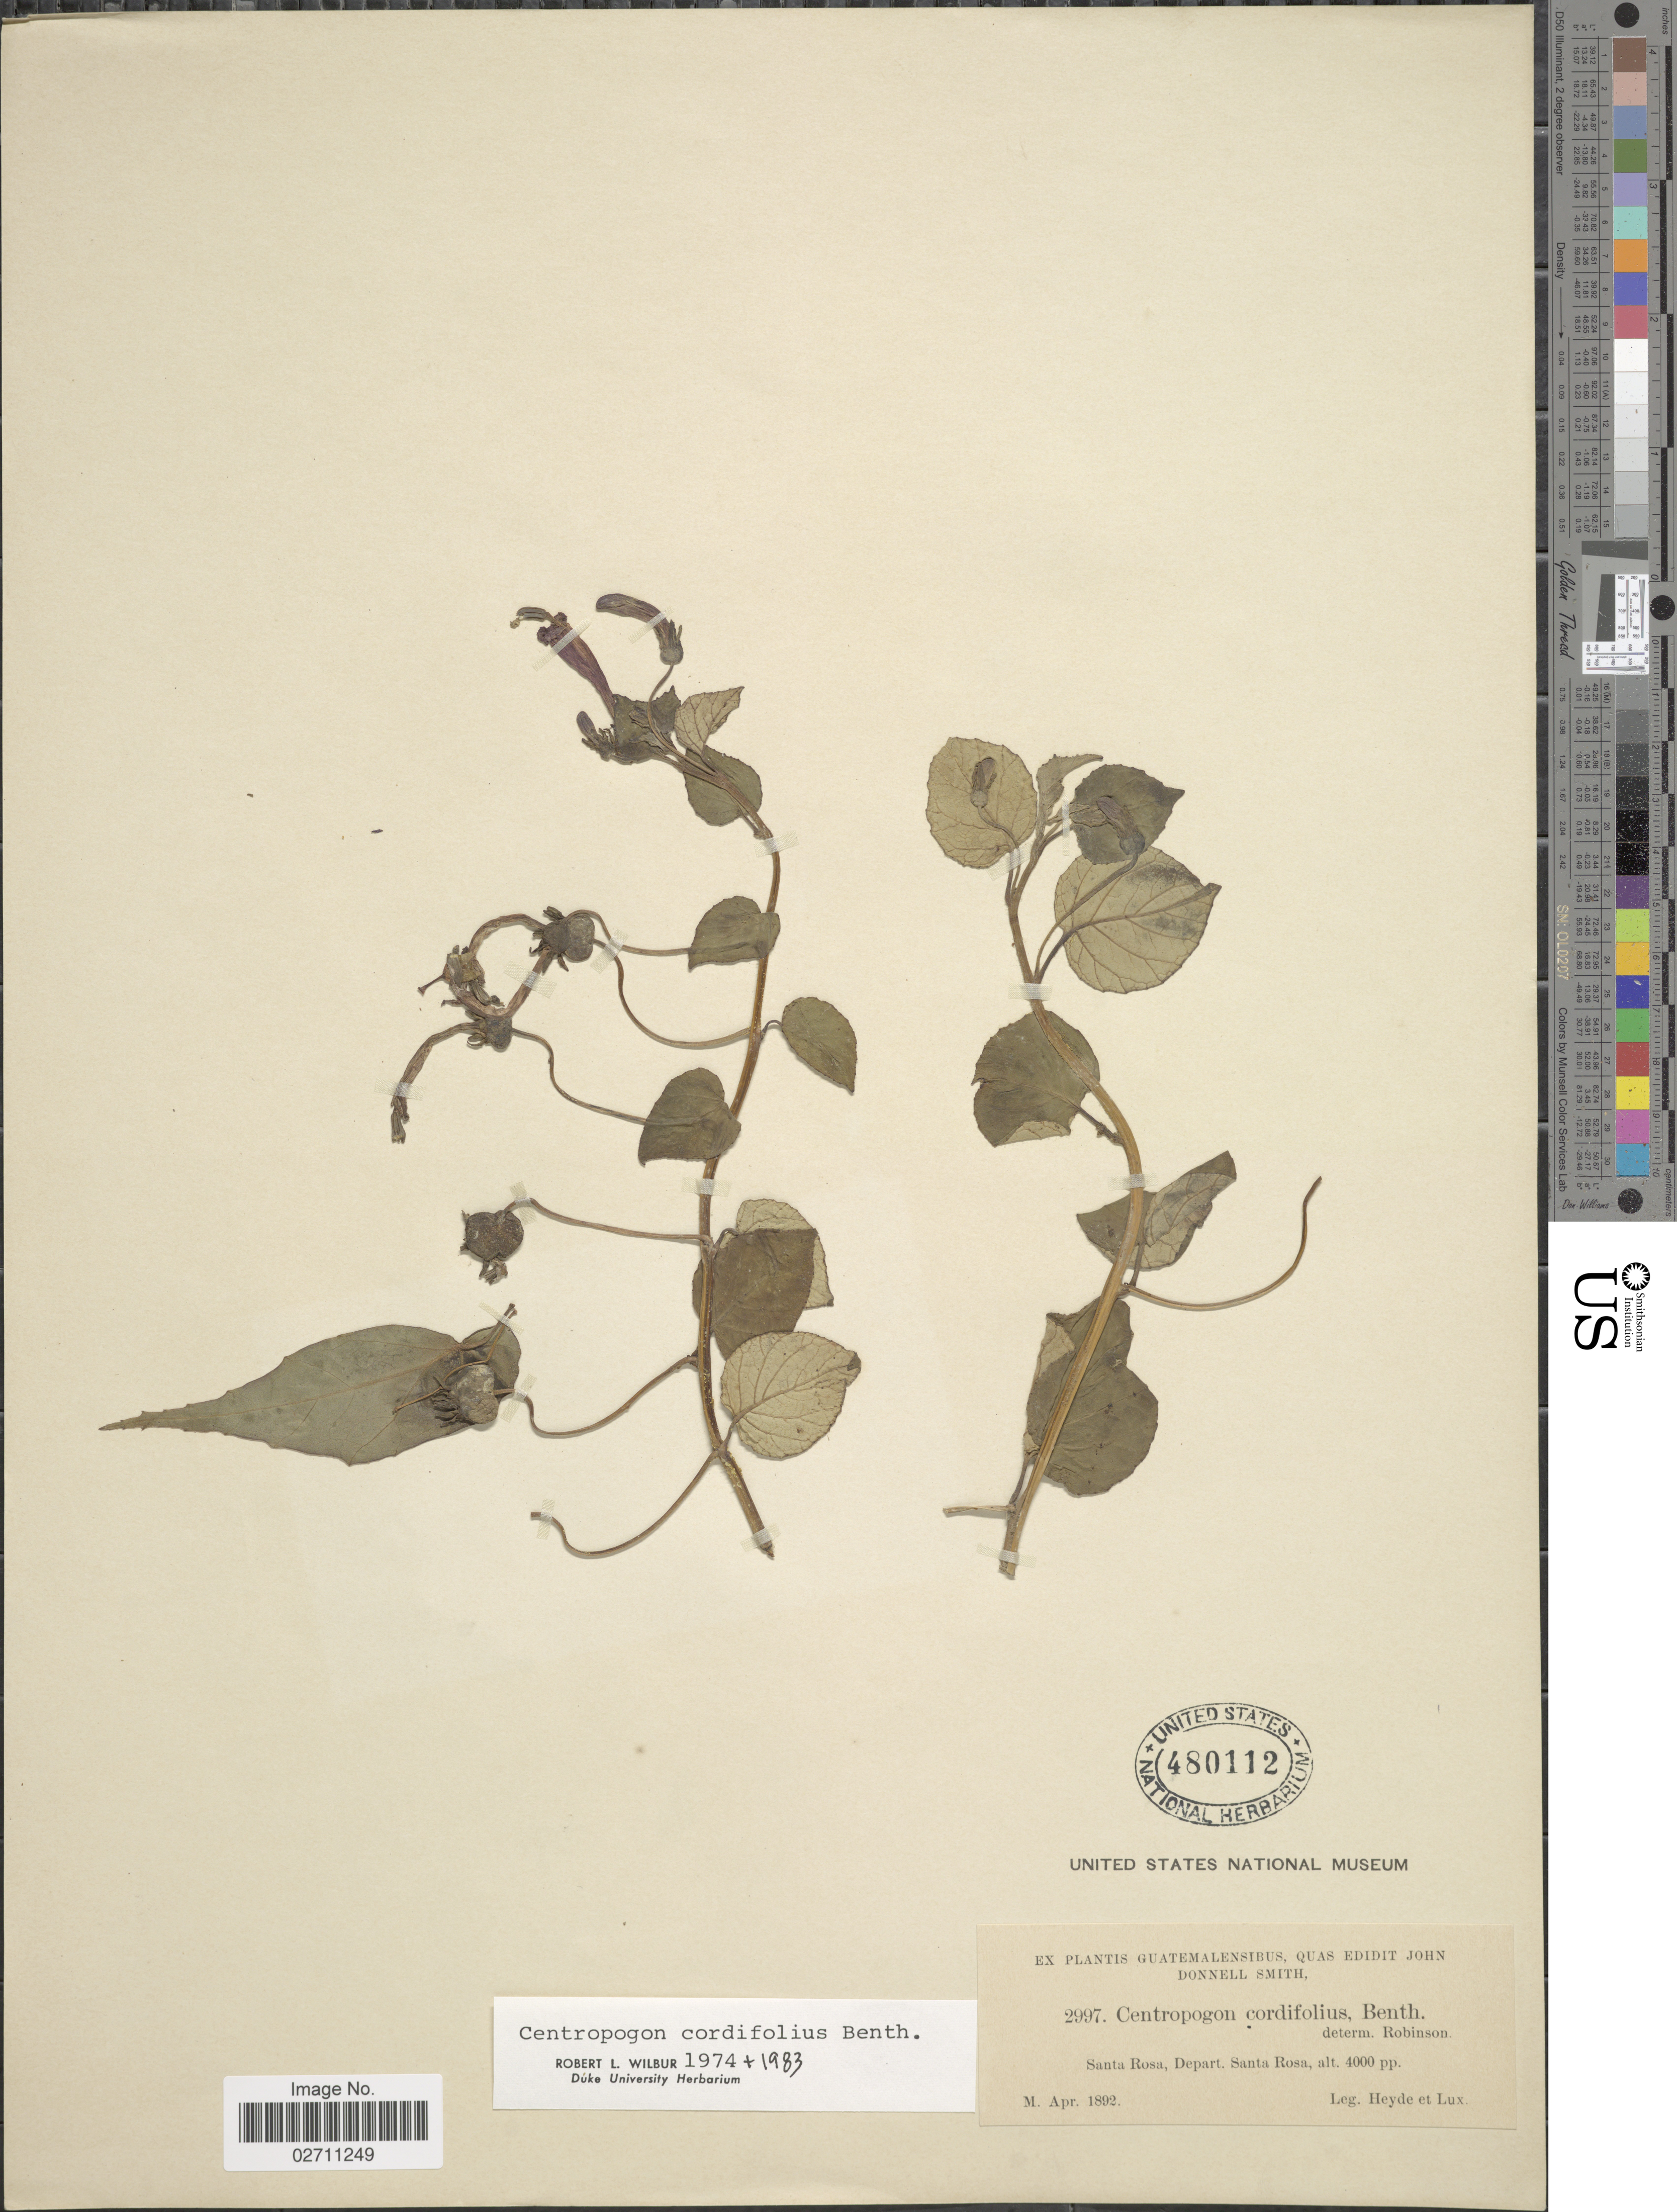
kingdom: Plantae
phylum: Tracheophyta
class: Magnoliopsida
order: Asterales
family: Campanulaceae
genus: Centropogon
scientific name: Centropogon cordifolius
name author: Benth.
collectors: Heyde & Lux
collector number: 2997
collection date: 1892-04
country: Guatemala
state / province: Santa Rosa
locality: Santa Rosa.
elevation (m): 1219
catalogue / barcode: US 480112